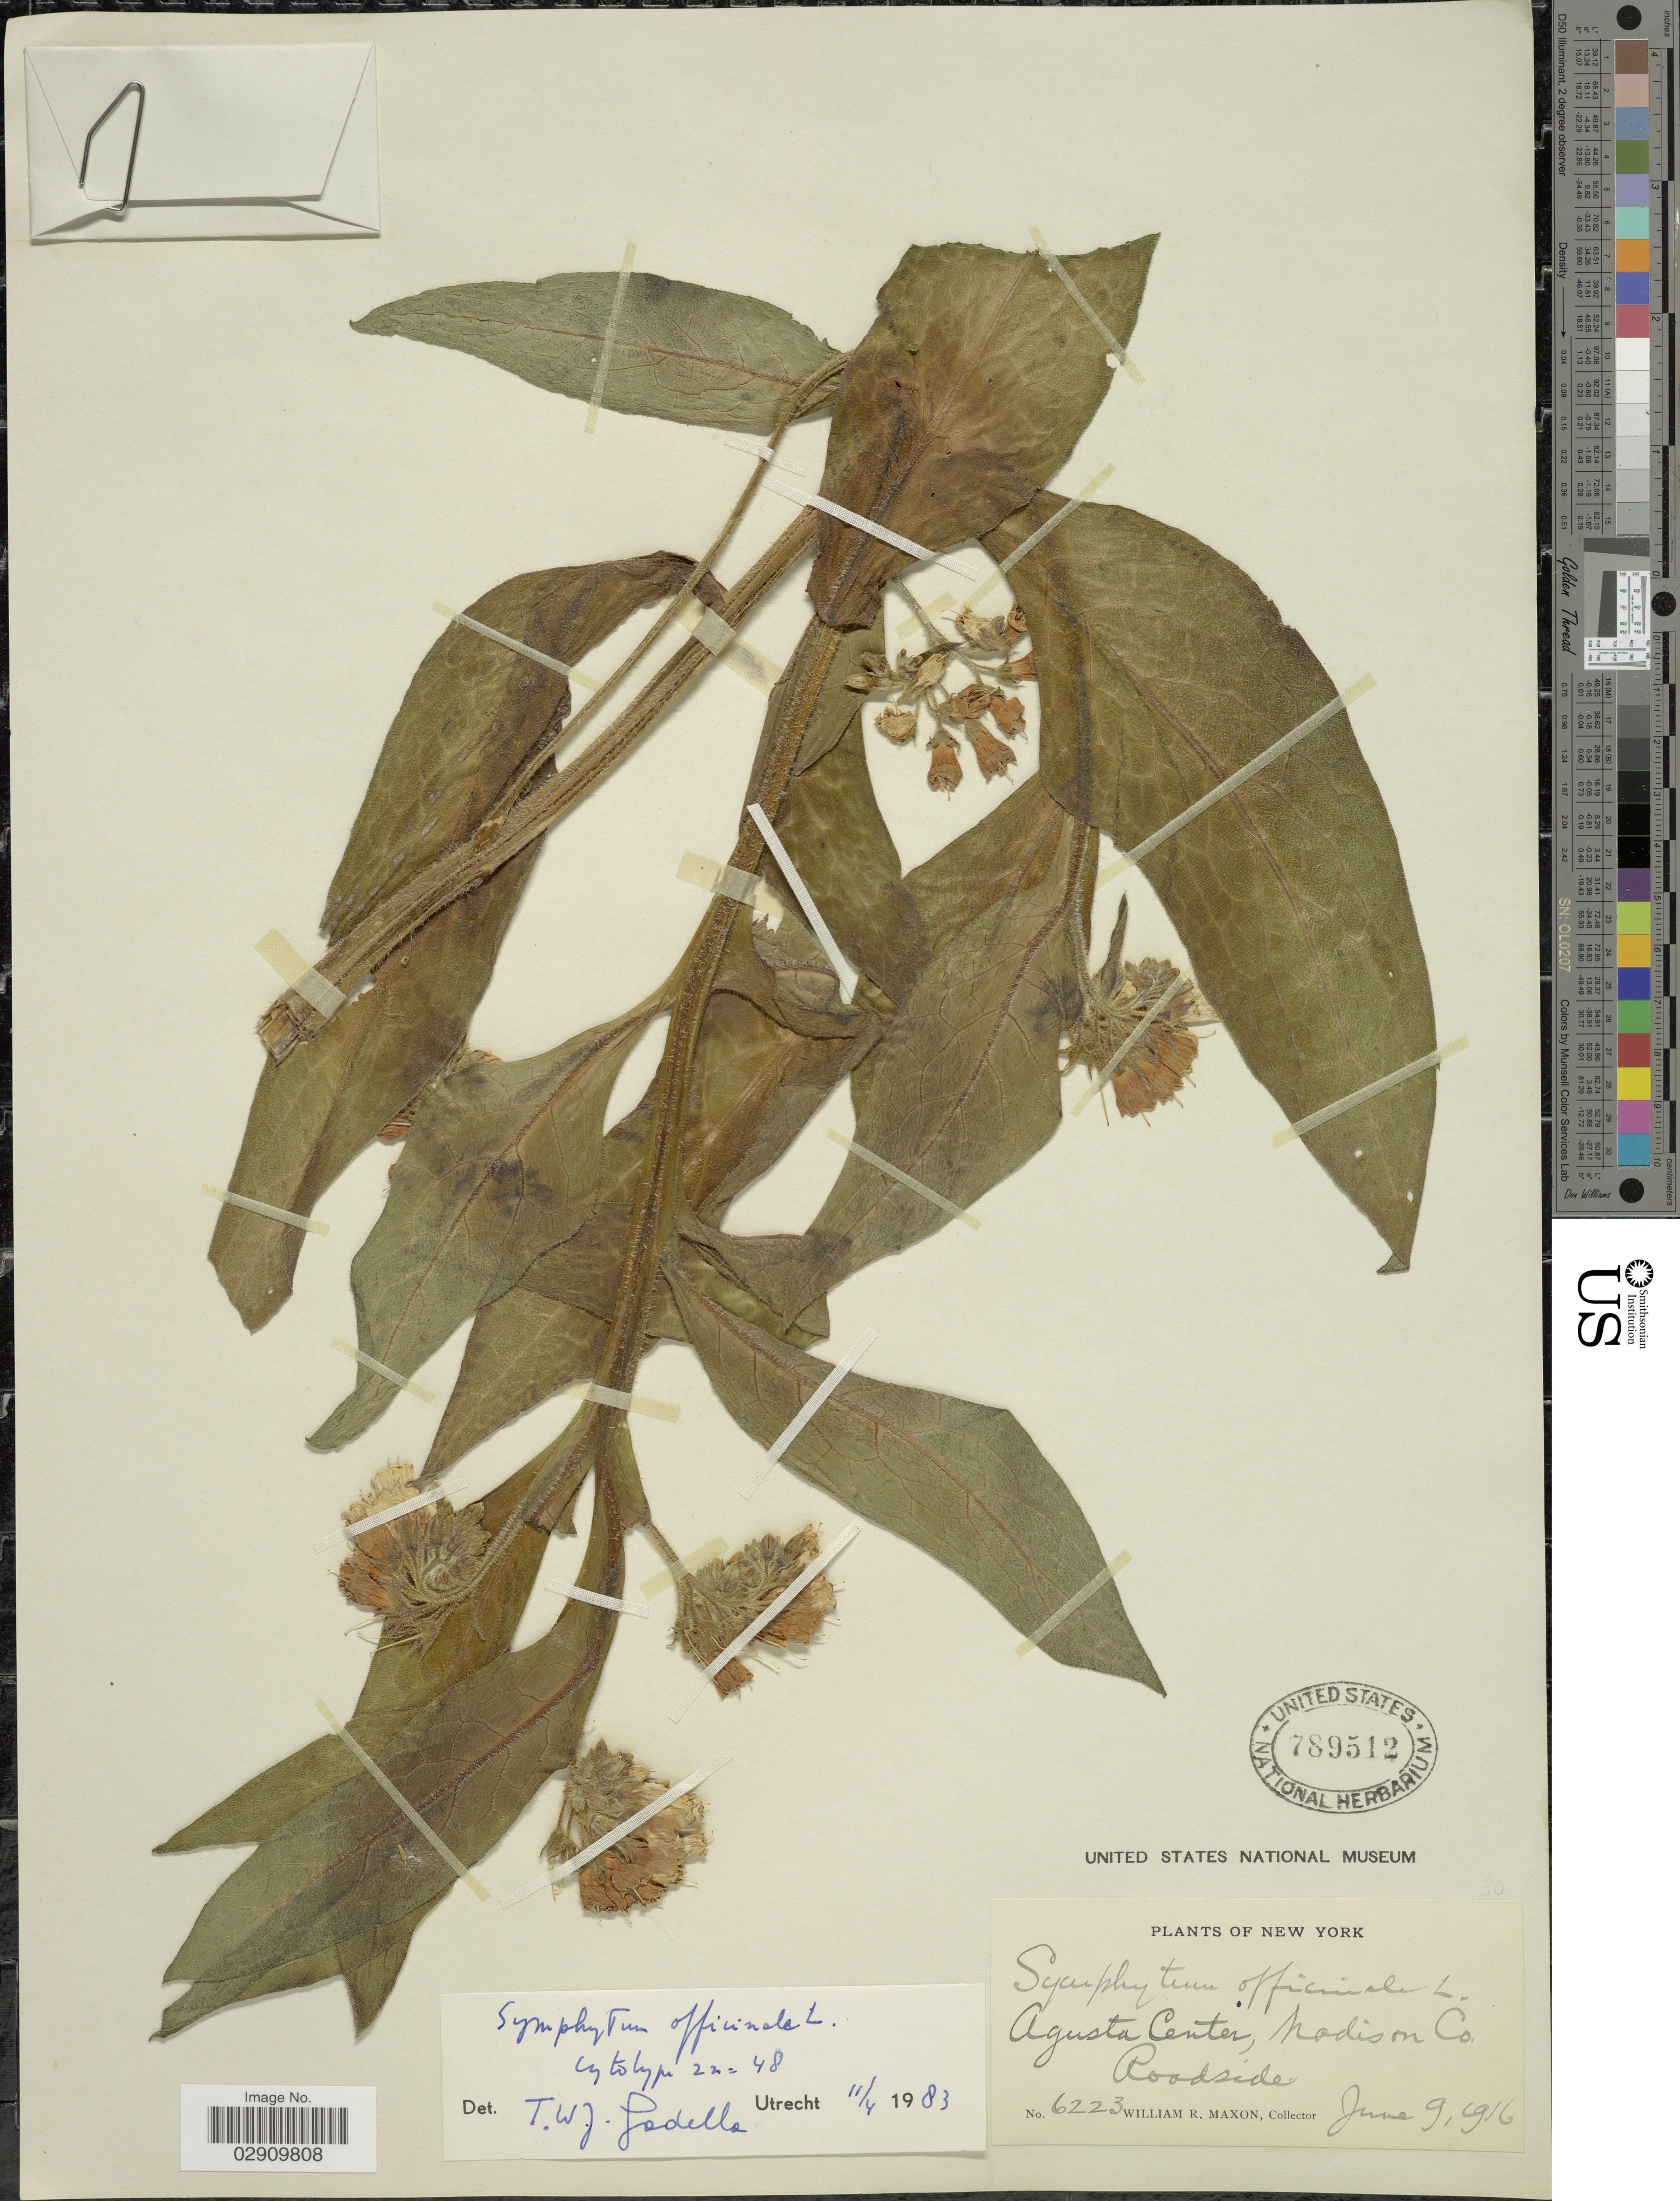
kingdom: Plantae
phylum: Tracheophyta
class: Magnoliopsida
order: Boraginales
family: Boraginaceae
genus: Symphytum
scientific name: Symphytum officinale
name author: L.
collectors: W. R. Maxon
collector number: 6223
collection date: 1916-06-09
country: United States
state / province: New York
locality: Agusta Center, Madis on Co., Roadside.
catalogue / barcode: US 789512